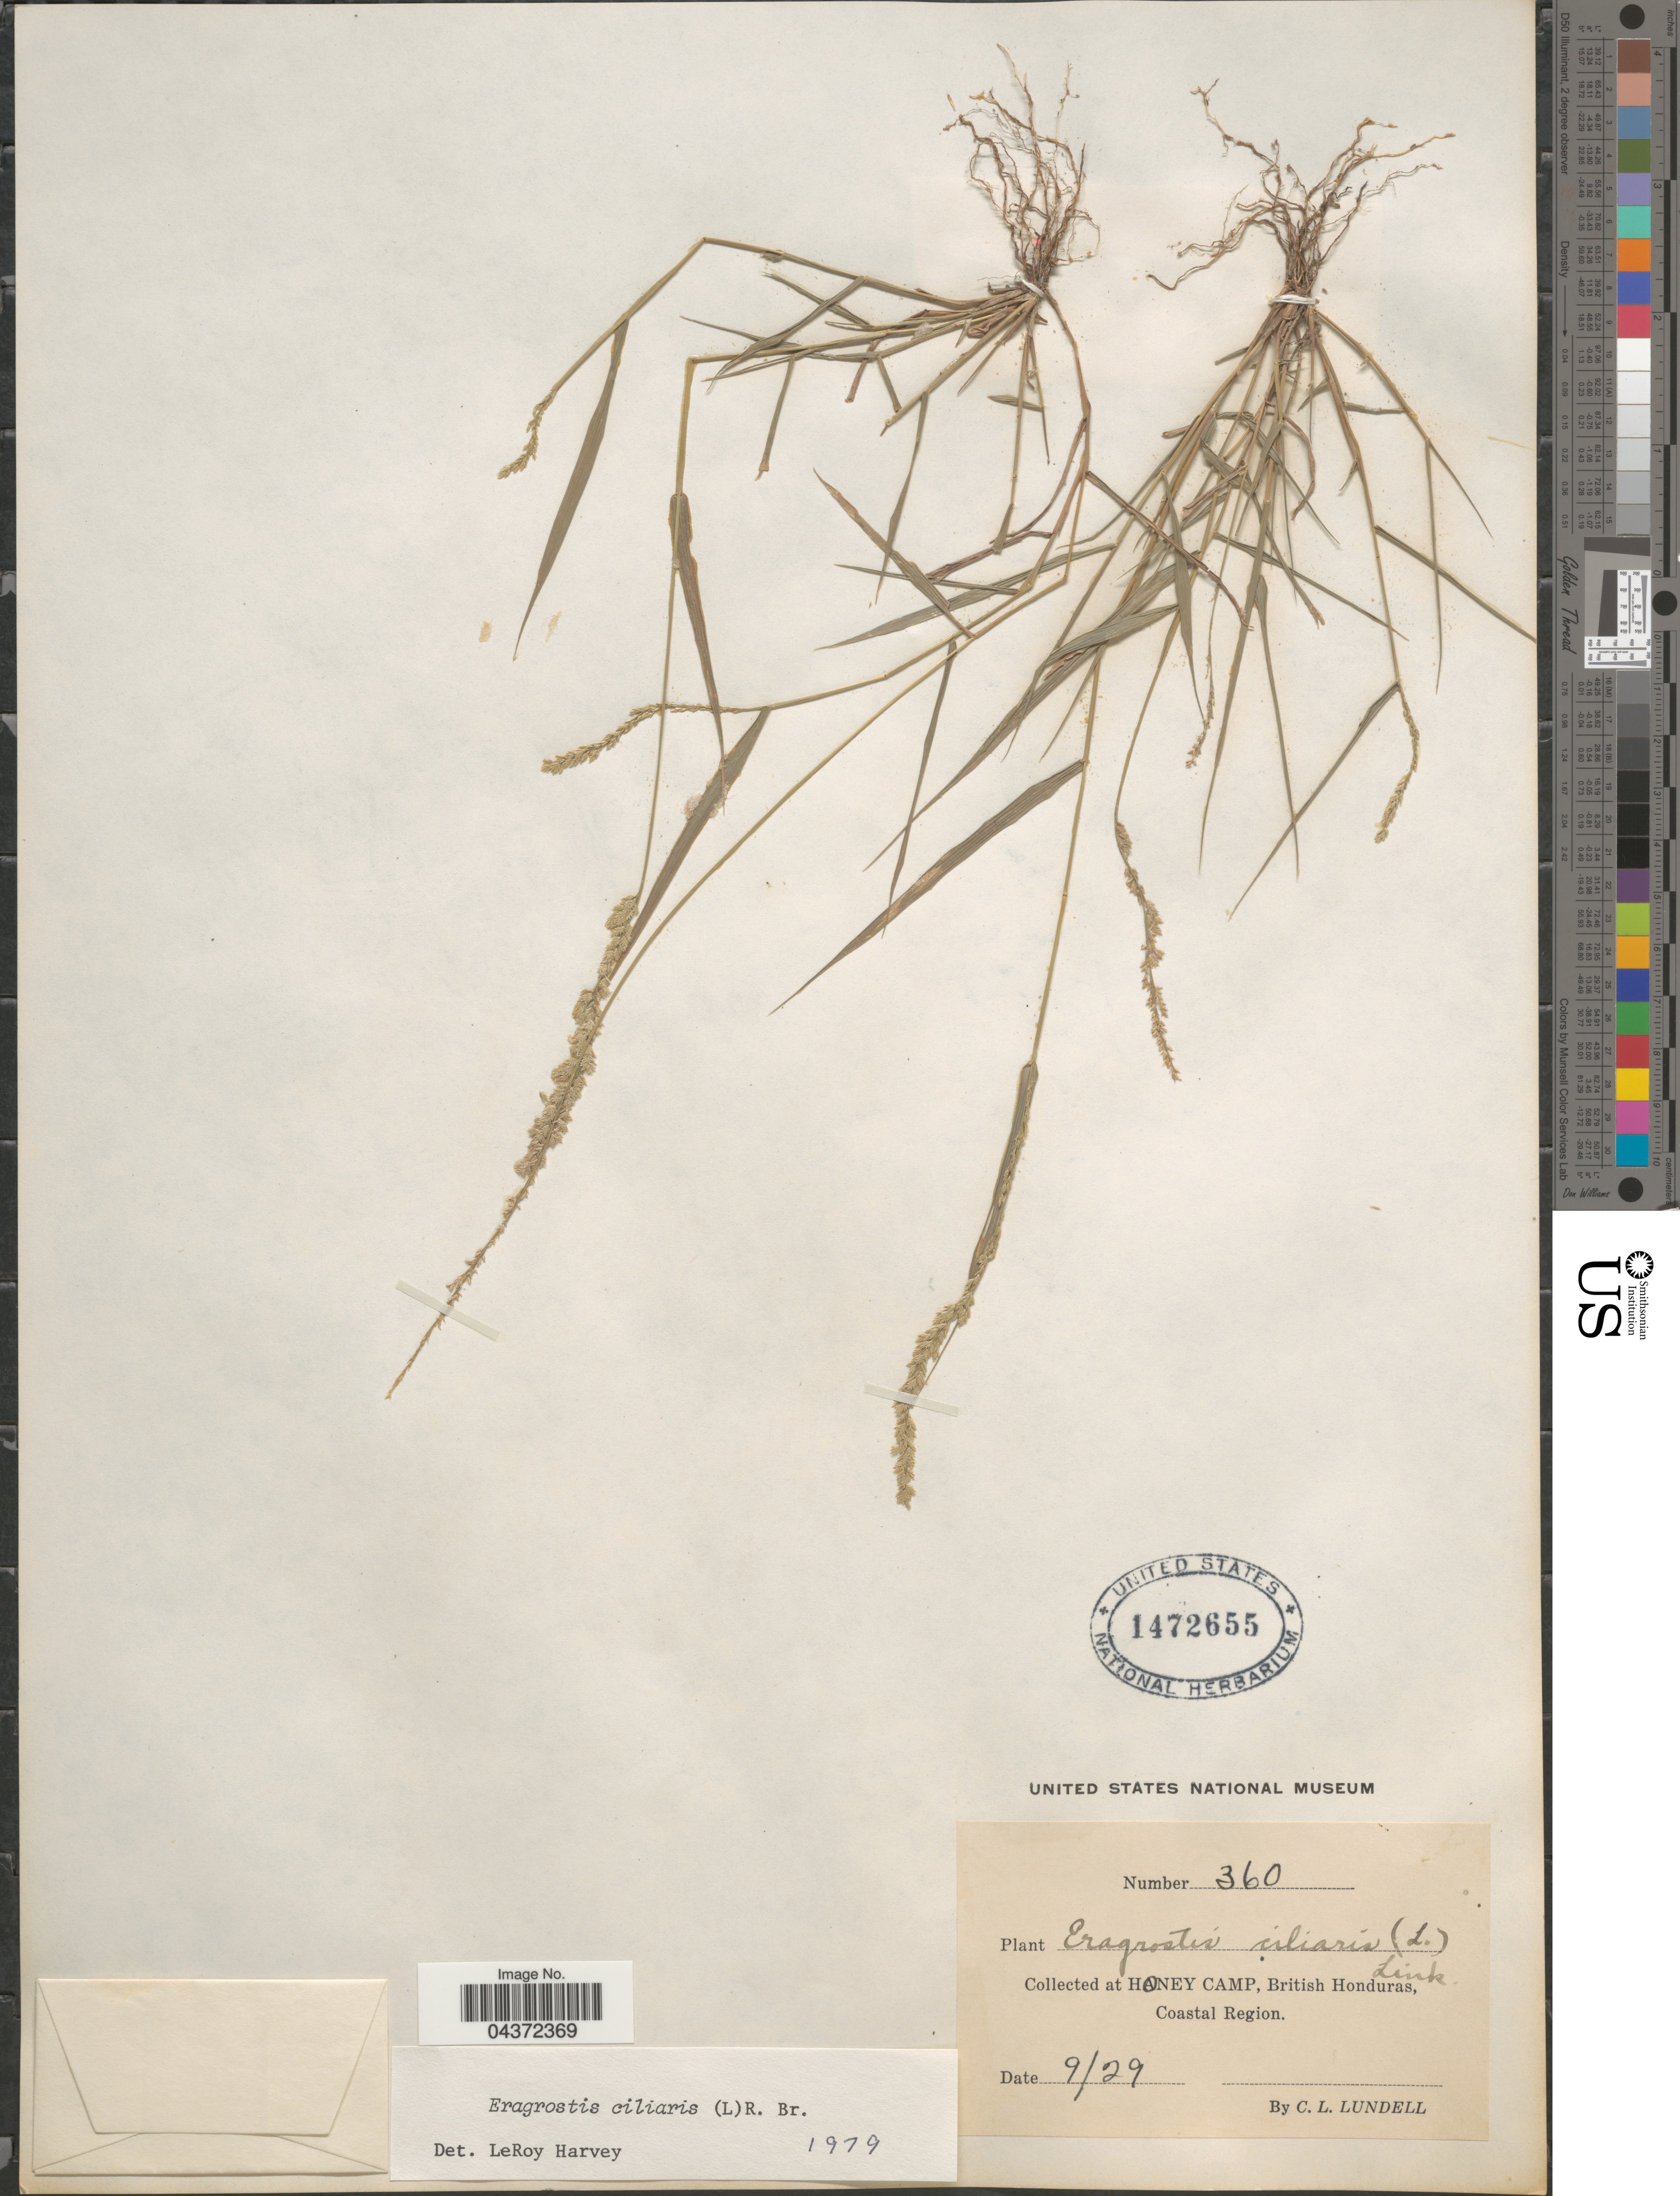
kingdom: Plantae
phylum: Tracheophyta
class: Liliopsida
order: Poales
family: Poaceae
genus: Eragrostis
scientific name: Eragrostis ciliaris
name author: (L.) R. Br.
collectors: C. L. Lundell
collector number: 360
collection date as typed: Transcribed d/m/y: /9/29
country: Belize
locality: Honey Camp, British Honduras, Coastal Region.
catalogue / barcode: US 1472655